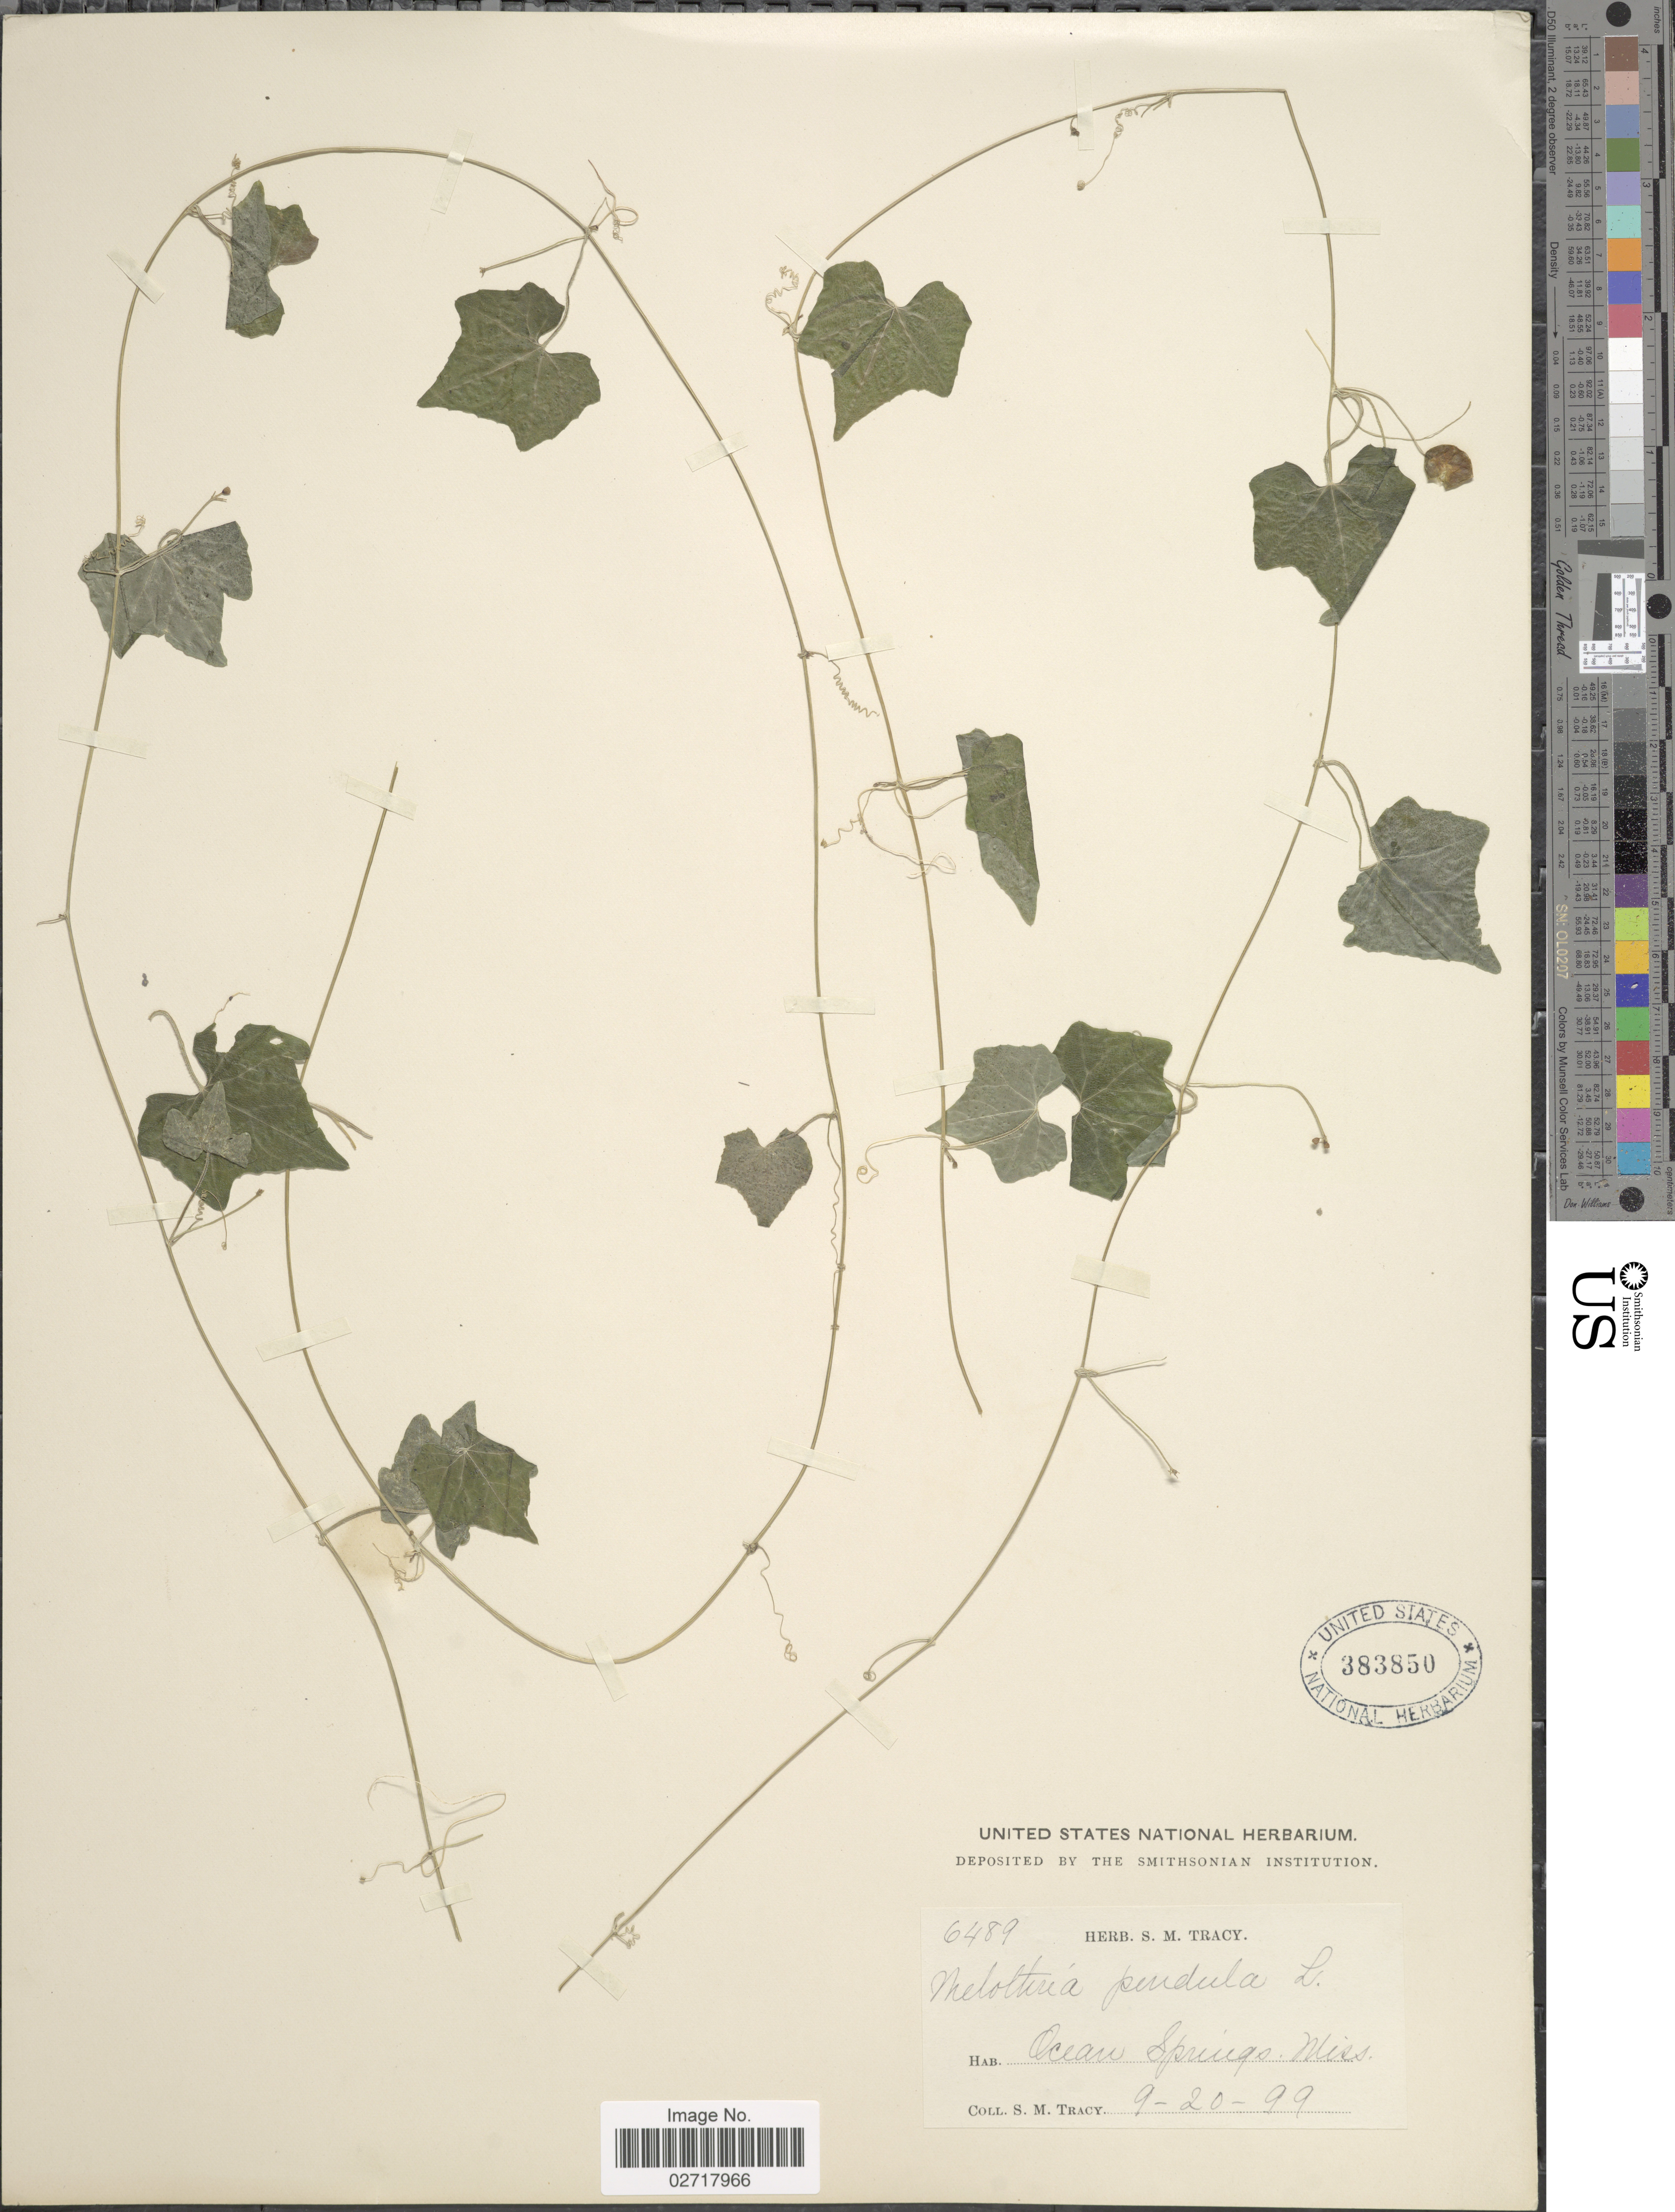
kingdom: Plantae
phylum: Tracheophyta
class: Magnoliopsida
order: Cucurbitales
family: Cucurbitaceae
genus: Melothria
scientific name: Melothria pendula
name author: L.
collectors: S. M. Tracy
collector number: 6489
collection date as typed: Transcribed d/m/y: 20/9/99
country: United States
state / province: Mississippi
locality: Ocean Springs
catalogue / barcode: US 383850